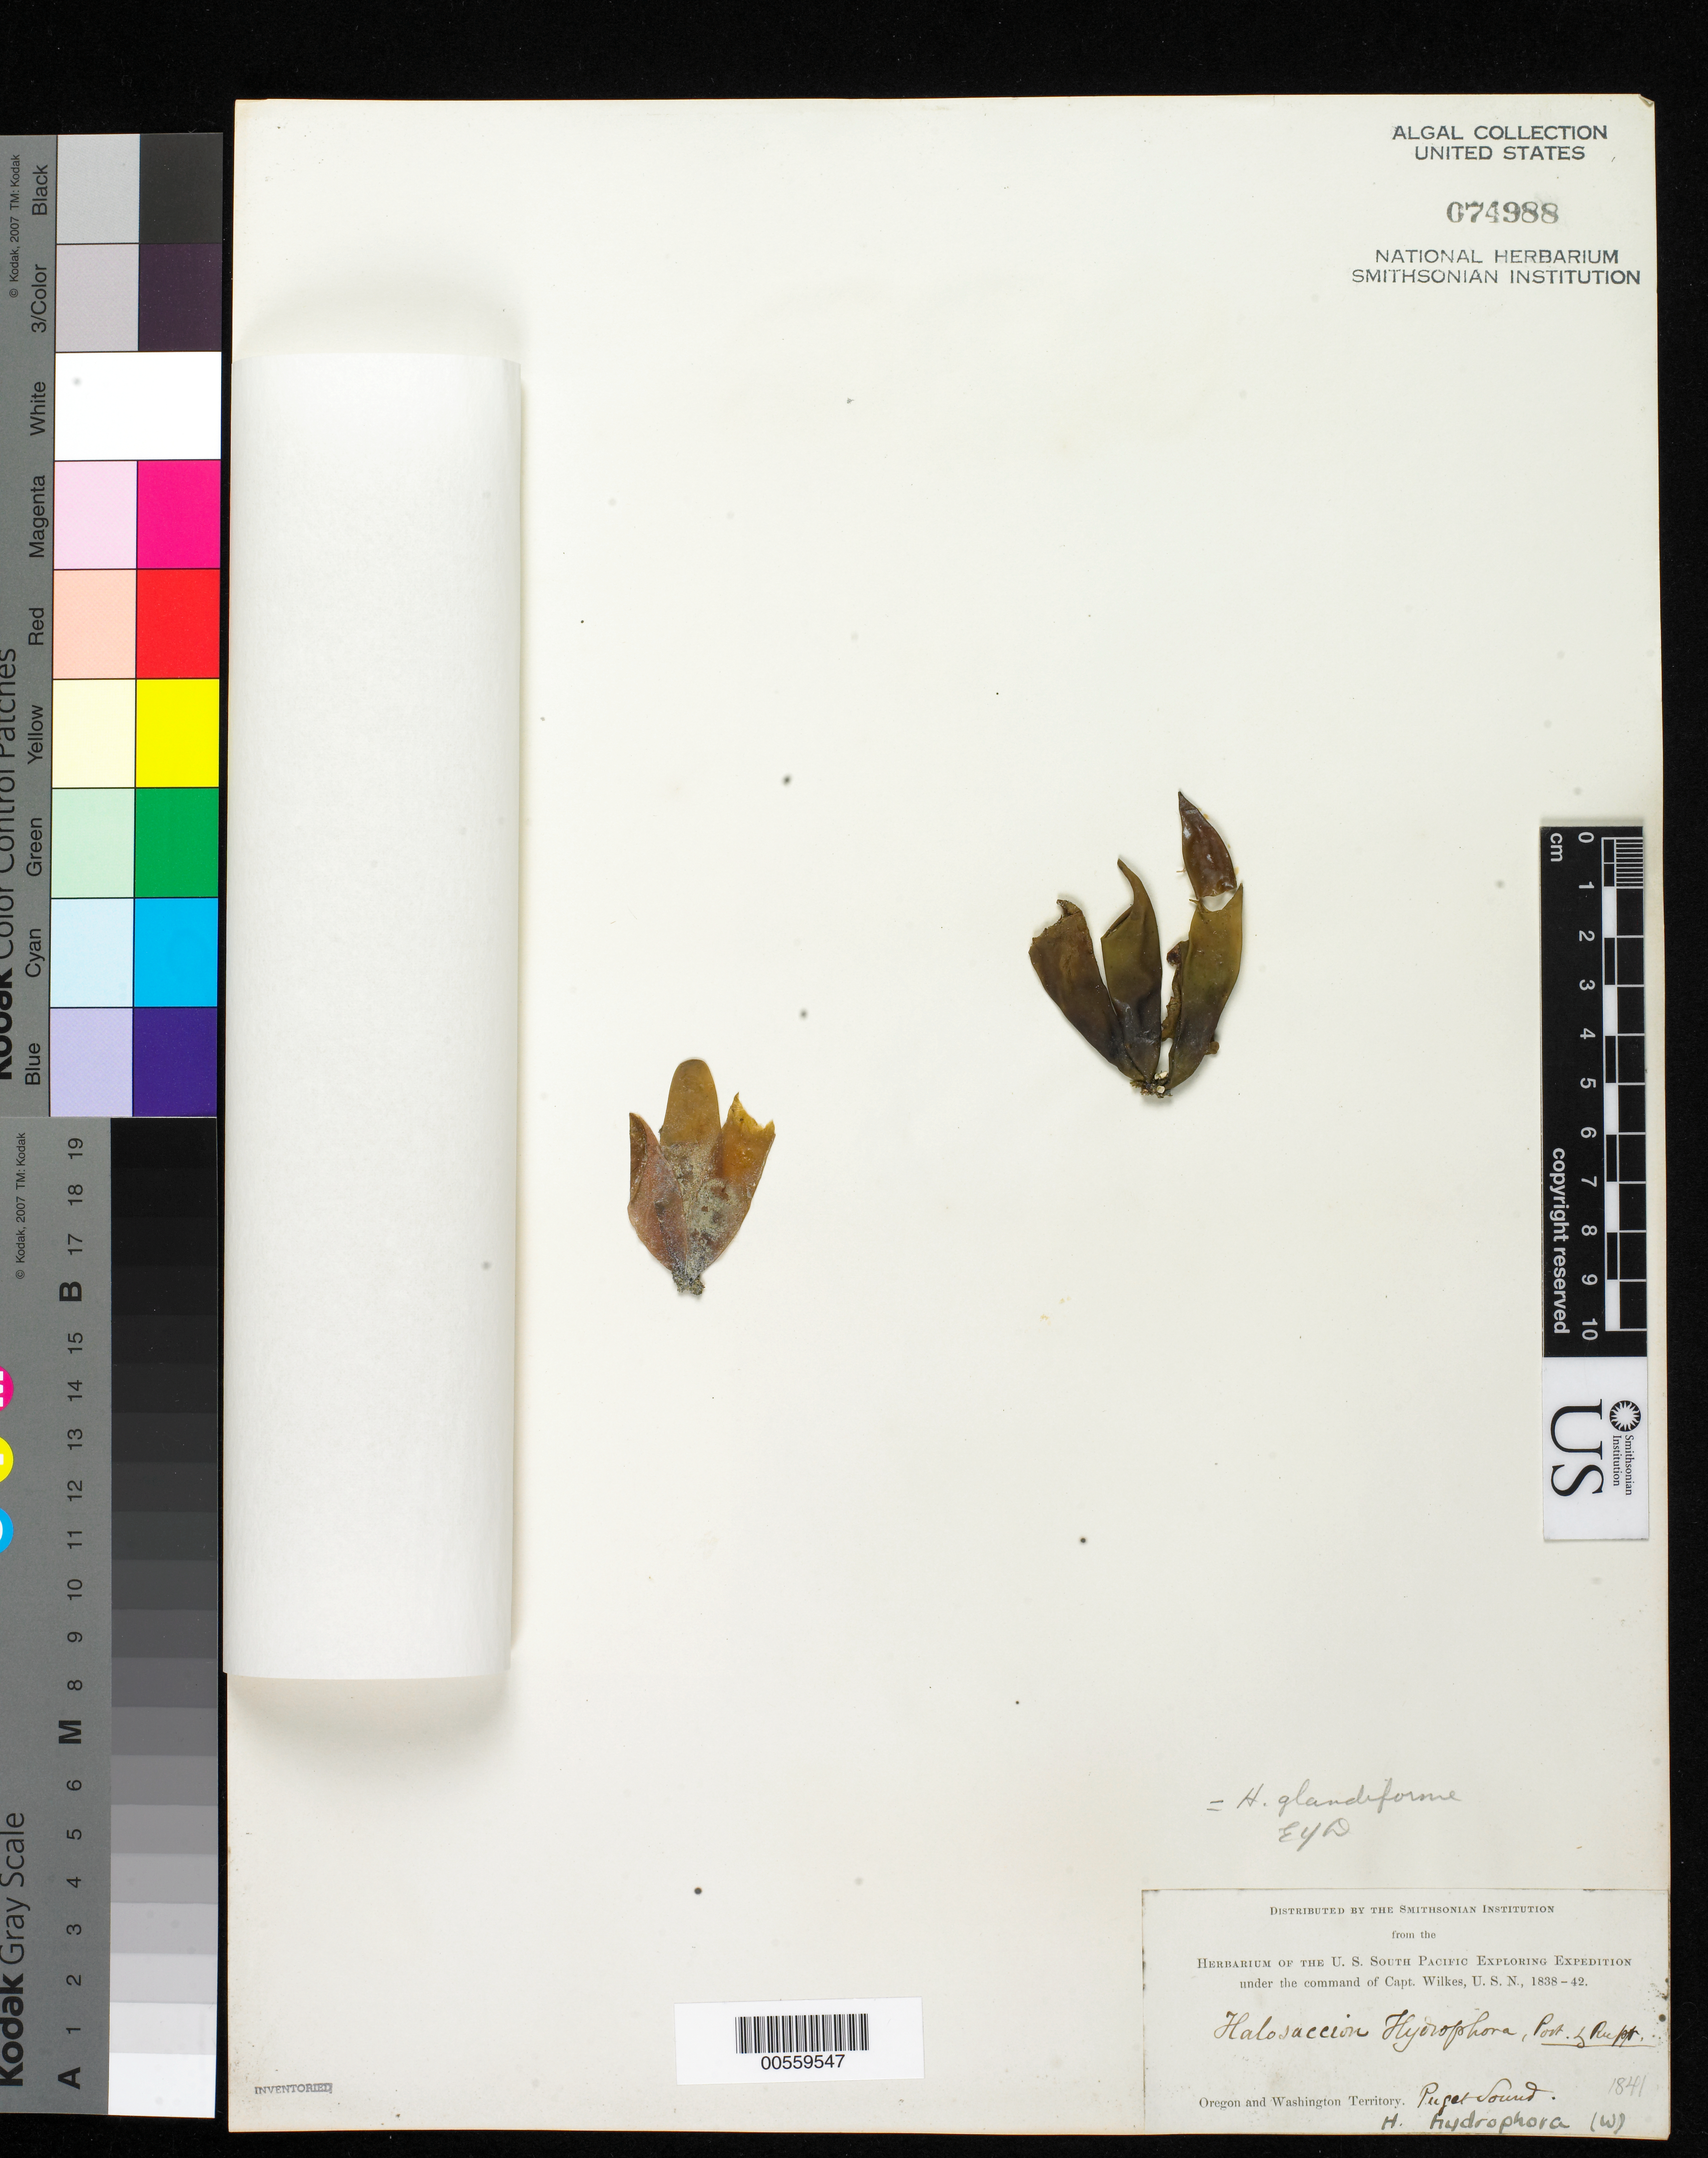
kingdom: Plantae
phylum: Rhodophyta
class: Florideophyceae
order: Palmariales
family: Palmariaceae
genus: Halosaccion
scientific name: Halosaccion glandiforme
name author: (S.G. Gmel.) Rupr.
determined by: Dawson, E. Y.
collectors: W. D. Brackenridge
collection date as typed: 1841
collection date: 1841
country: United States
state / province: Washington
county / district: King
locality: Puget Sound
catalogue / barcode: US 74988